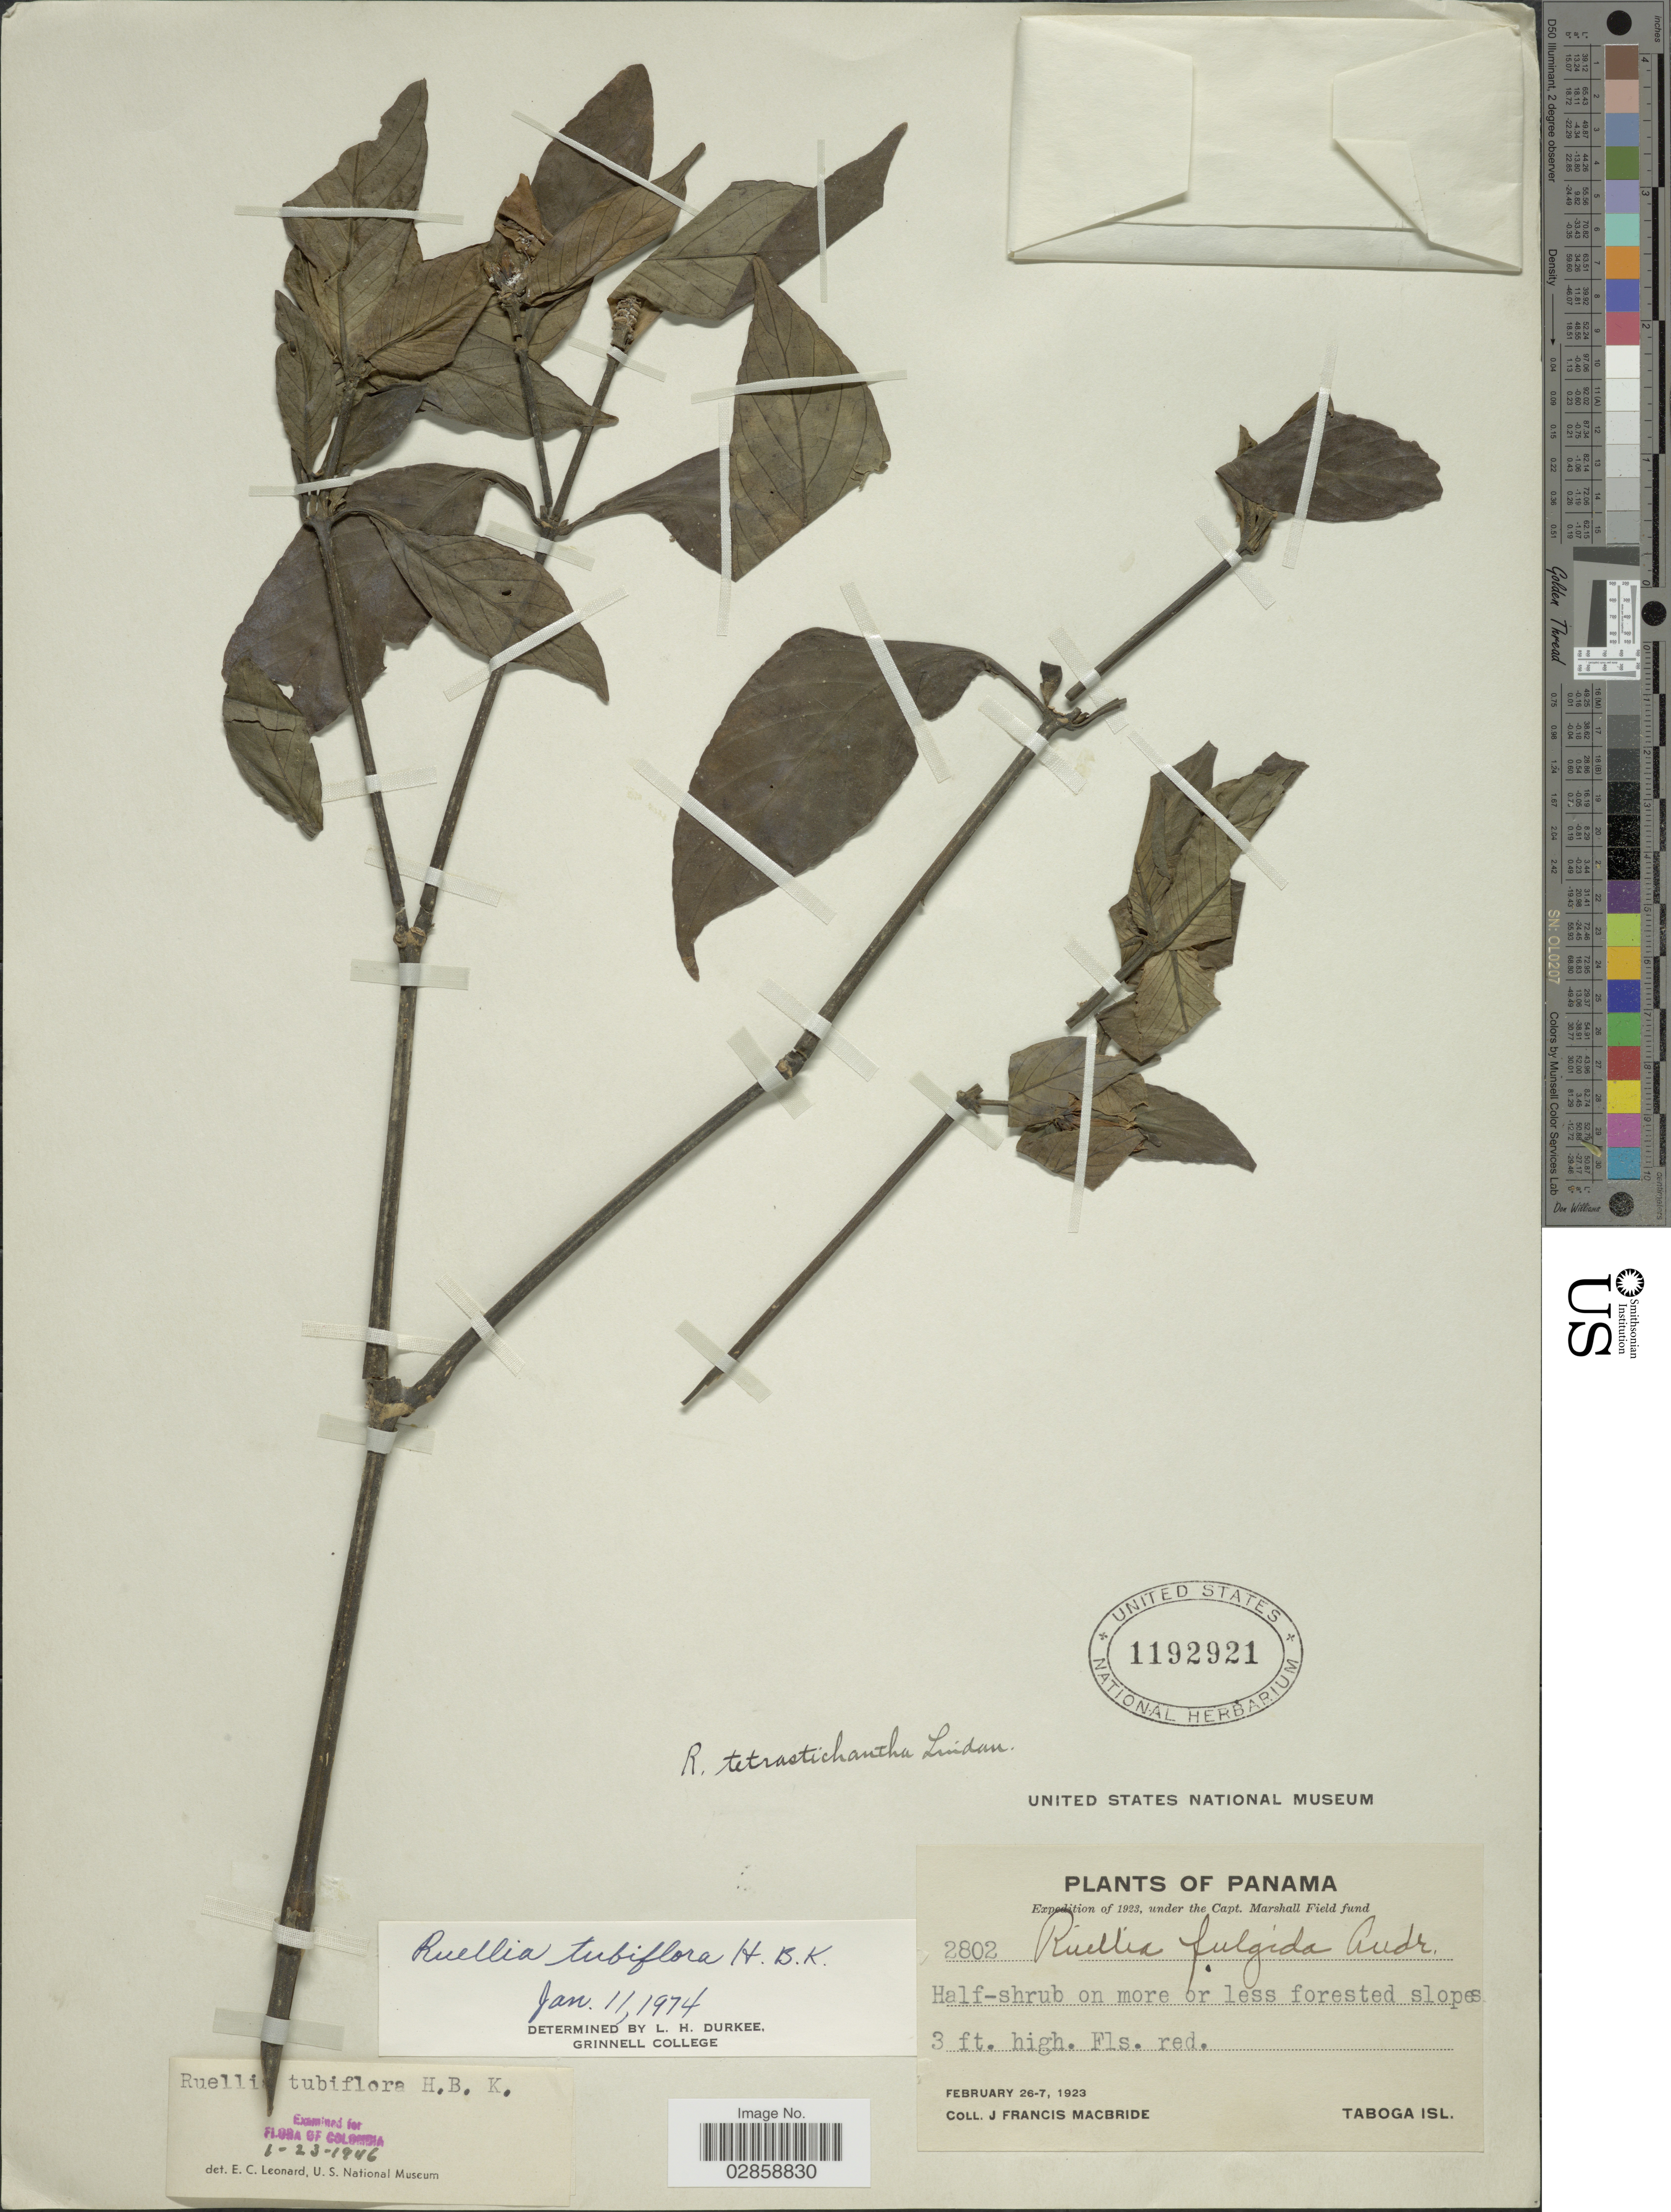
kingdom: Plantae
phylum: Tracheophyta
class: Magnoliopsida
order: Lamiales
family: Acanthaceae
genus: Ruellia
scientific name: Ruellia tubiflora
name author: Kunth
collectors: J. F. Macbride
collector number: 2802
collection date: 1923-02-26/1923-02-27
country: Panama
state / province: Panamá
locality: Taboga Isl.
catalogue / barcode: US 1192921